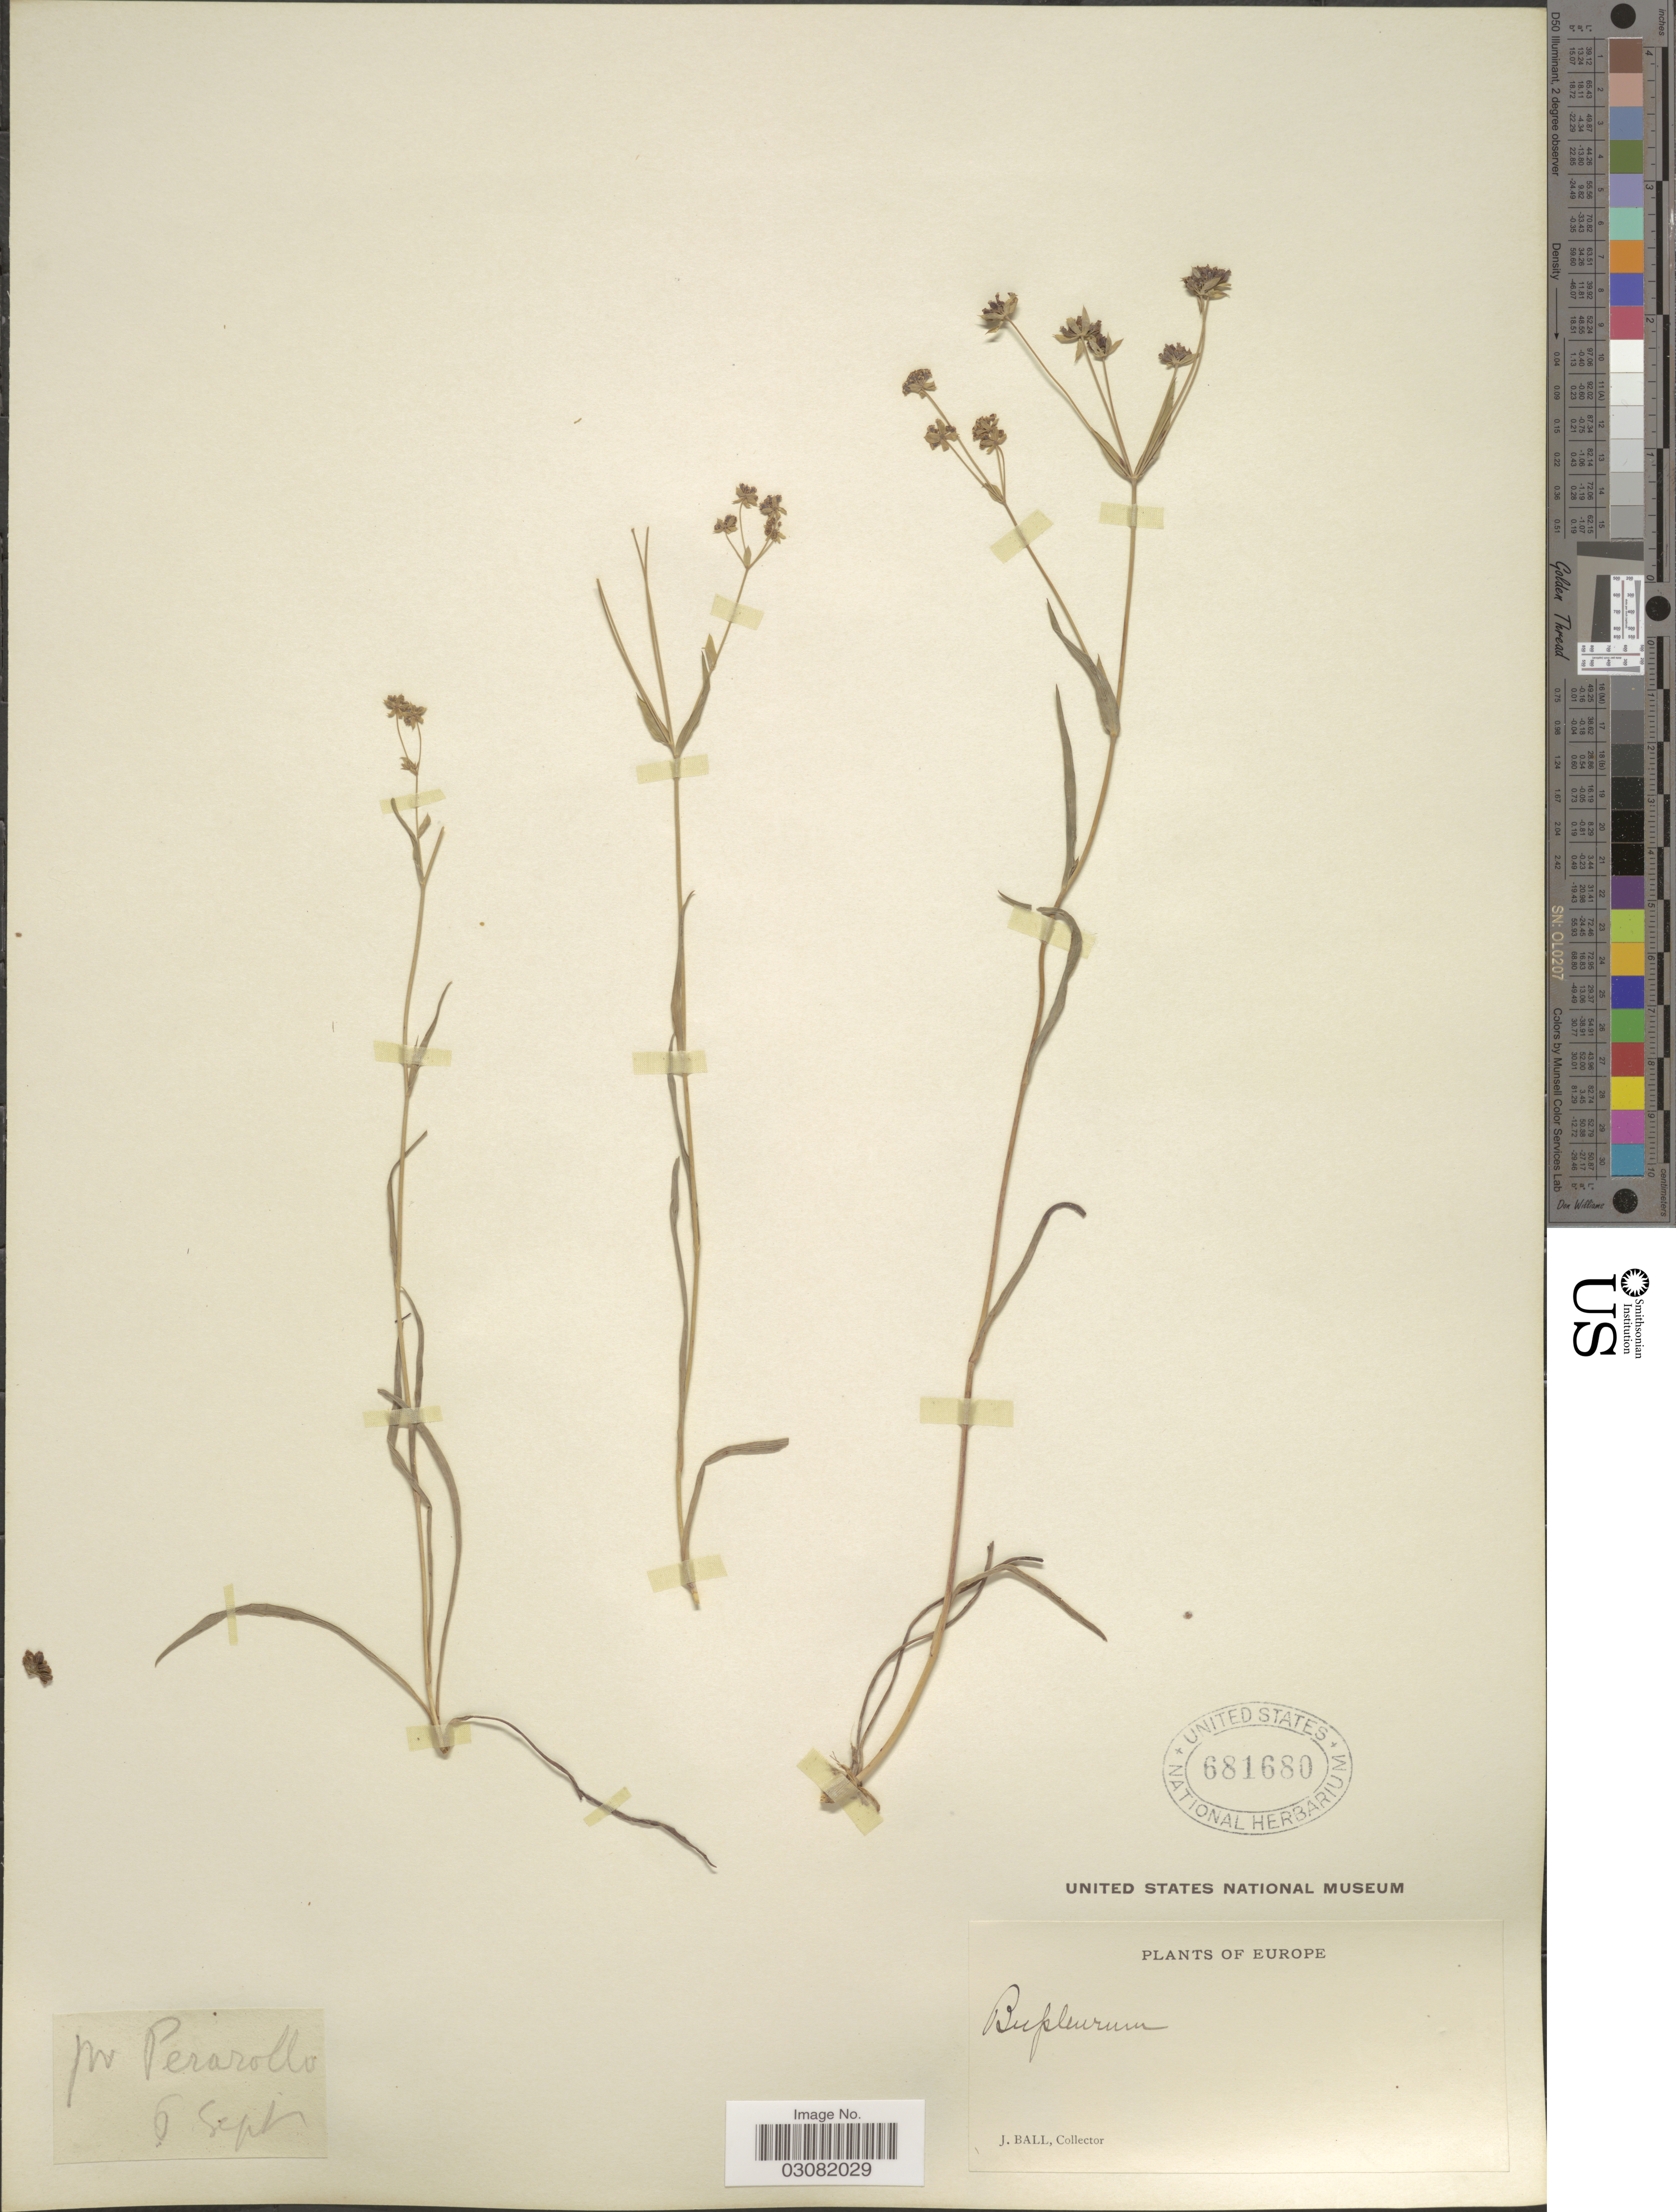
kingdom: Plantae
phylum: Tracheophyta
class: Magnoliopsida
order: Apiales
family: Apiaceae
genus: Bupleurum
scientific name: Bupleurum sp.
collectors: J. Ball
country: Italy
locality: Europe. Pr Perarollo.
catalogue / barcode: US 681680